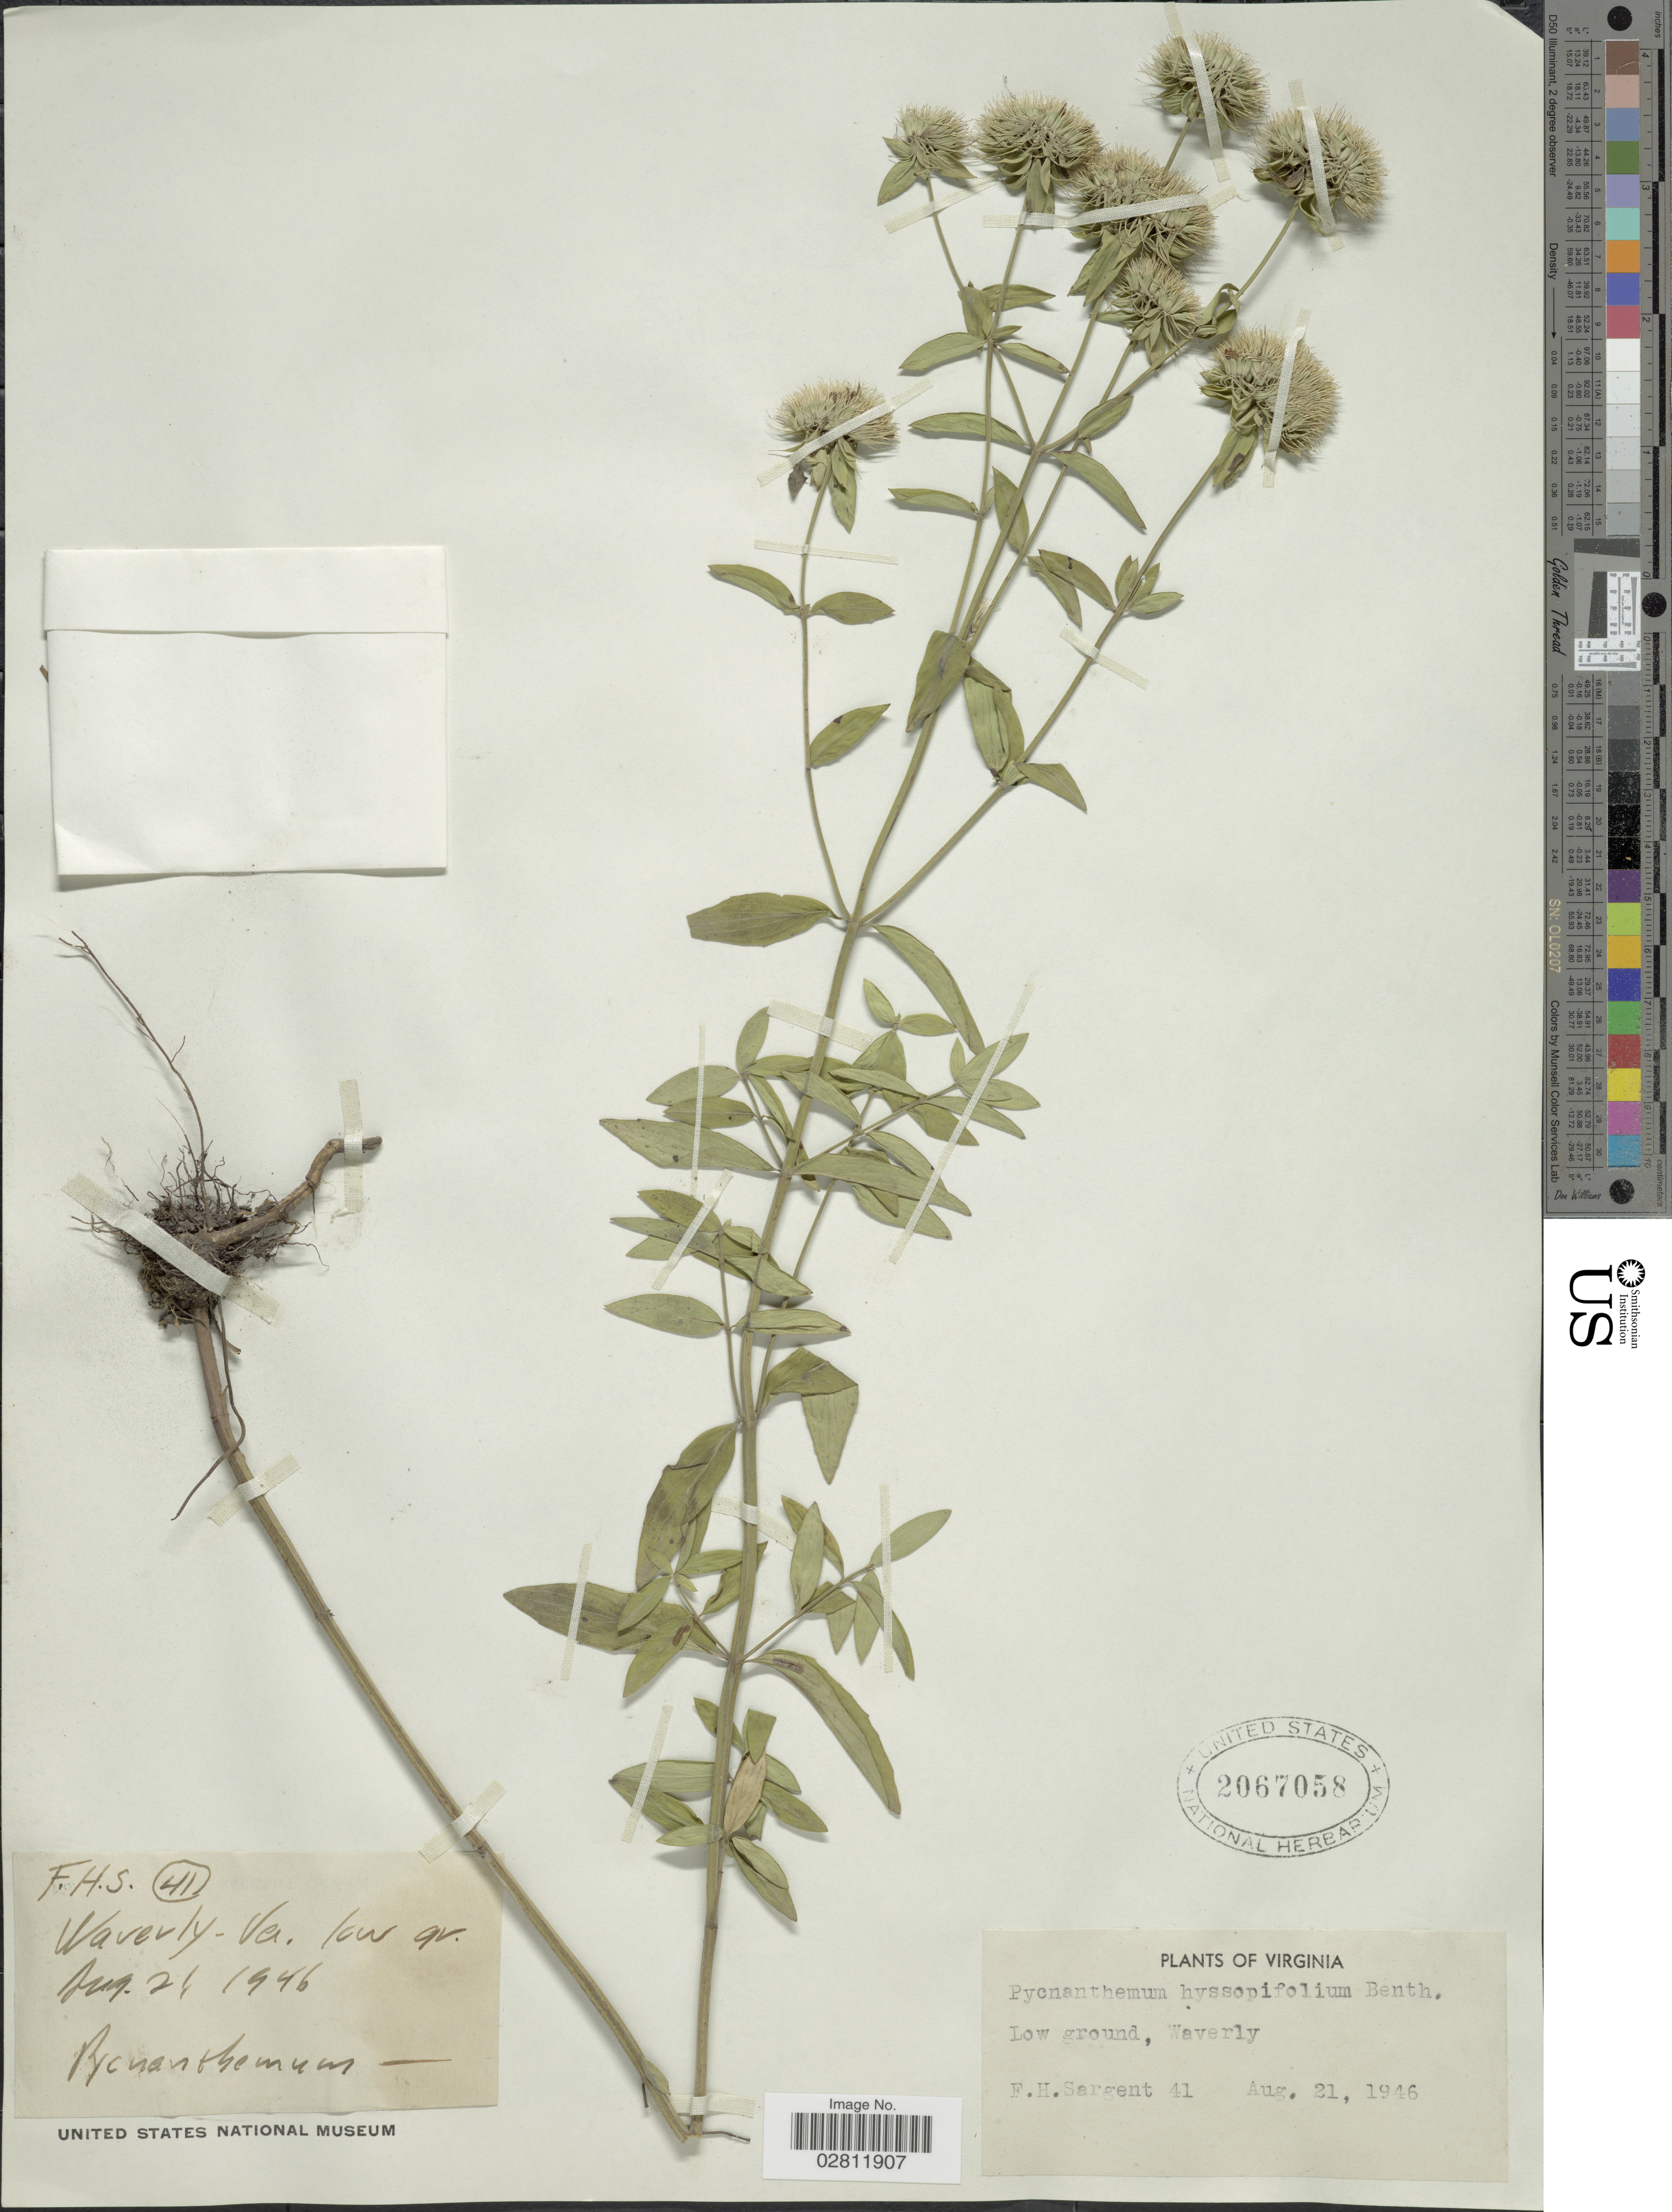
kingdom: Plantae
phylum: Tracheophyta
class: Magnoliopsida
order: Lamiales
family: Lamiaceae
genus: Pycnanthemum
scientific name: Pycnanthemum flexuosum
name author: (Walter) Britton, Stearns & Poggenb.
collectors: F. H. Sargent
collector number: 41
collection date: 1946-08-21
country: United States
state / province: Virginia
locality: Low ground, Waverly.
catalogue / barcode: US 2067058